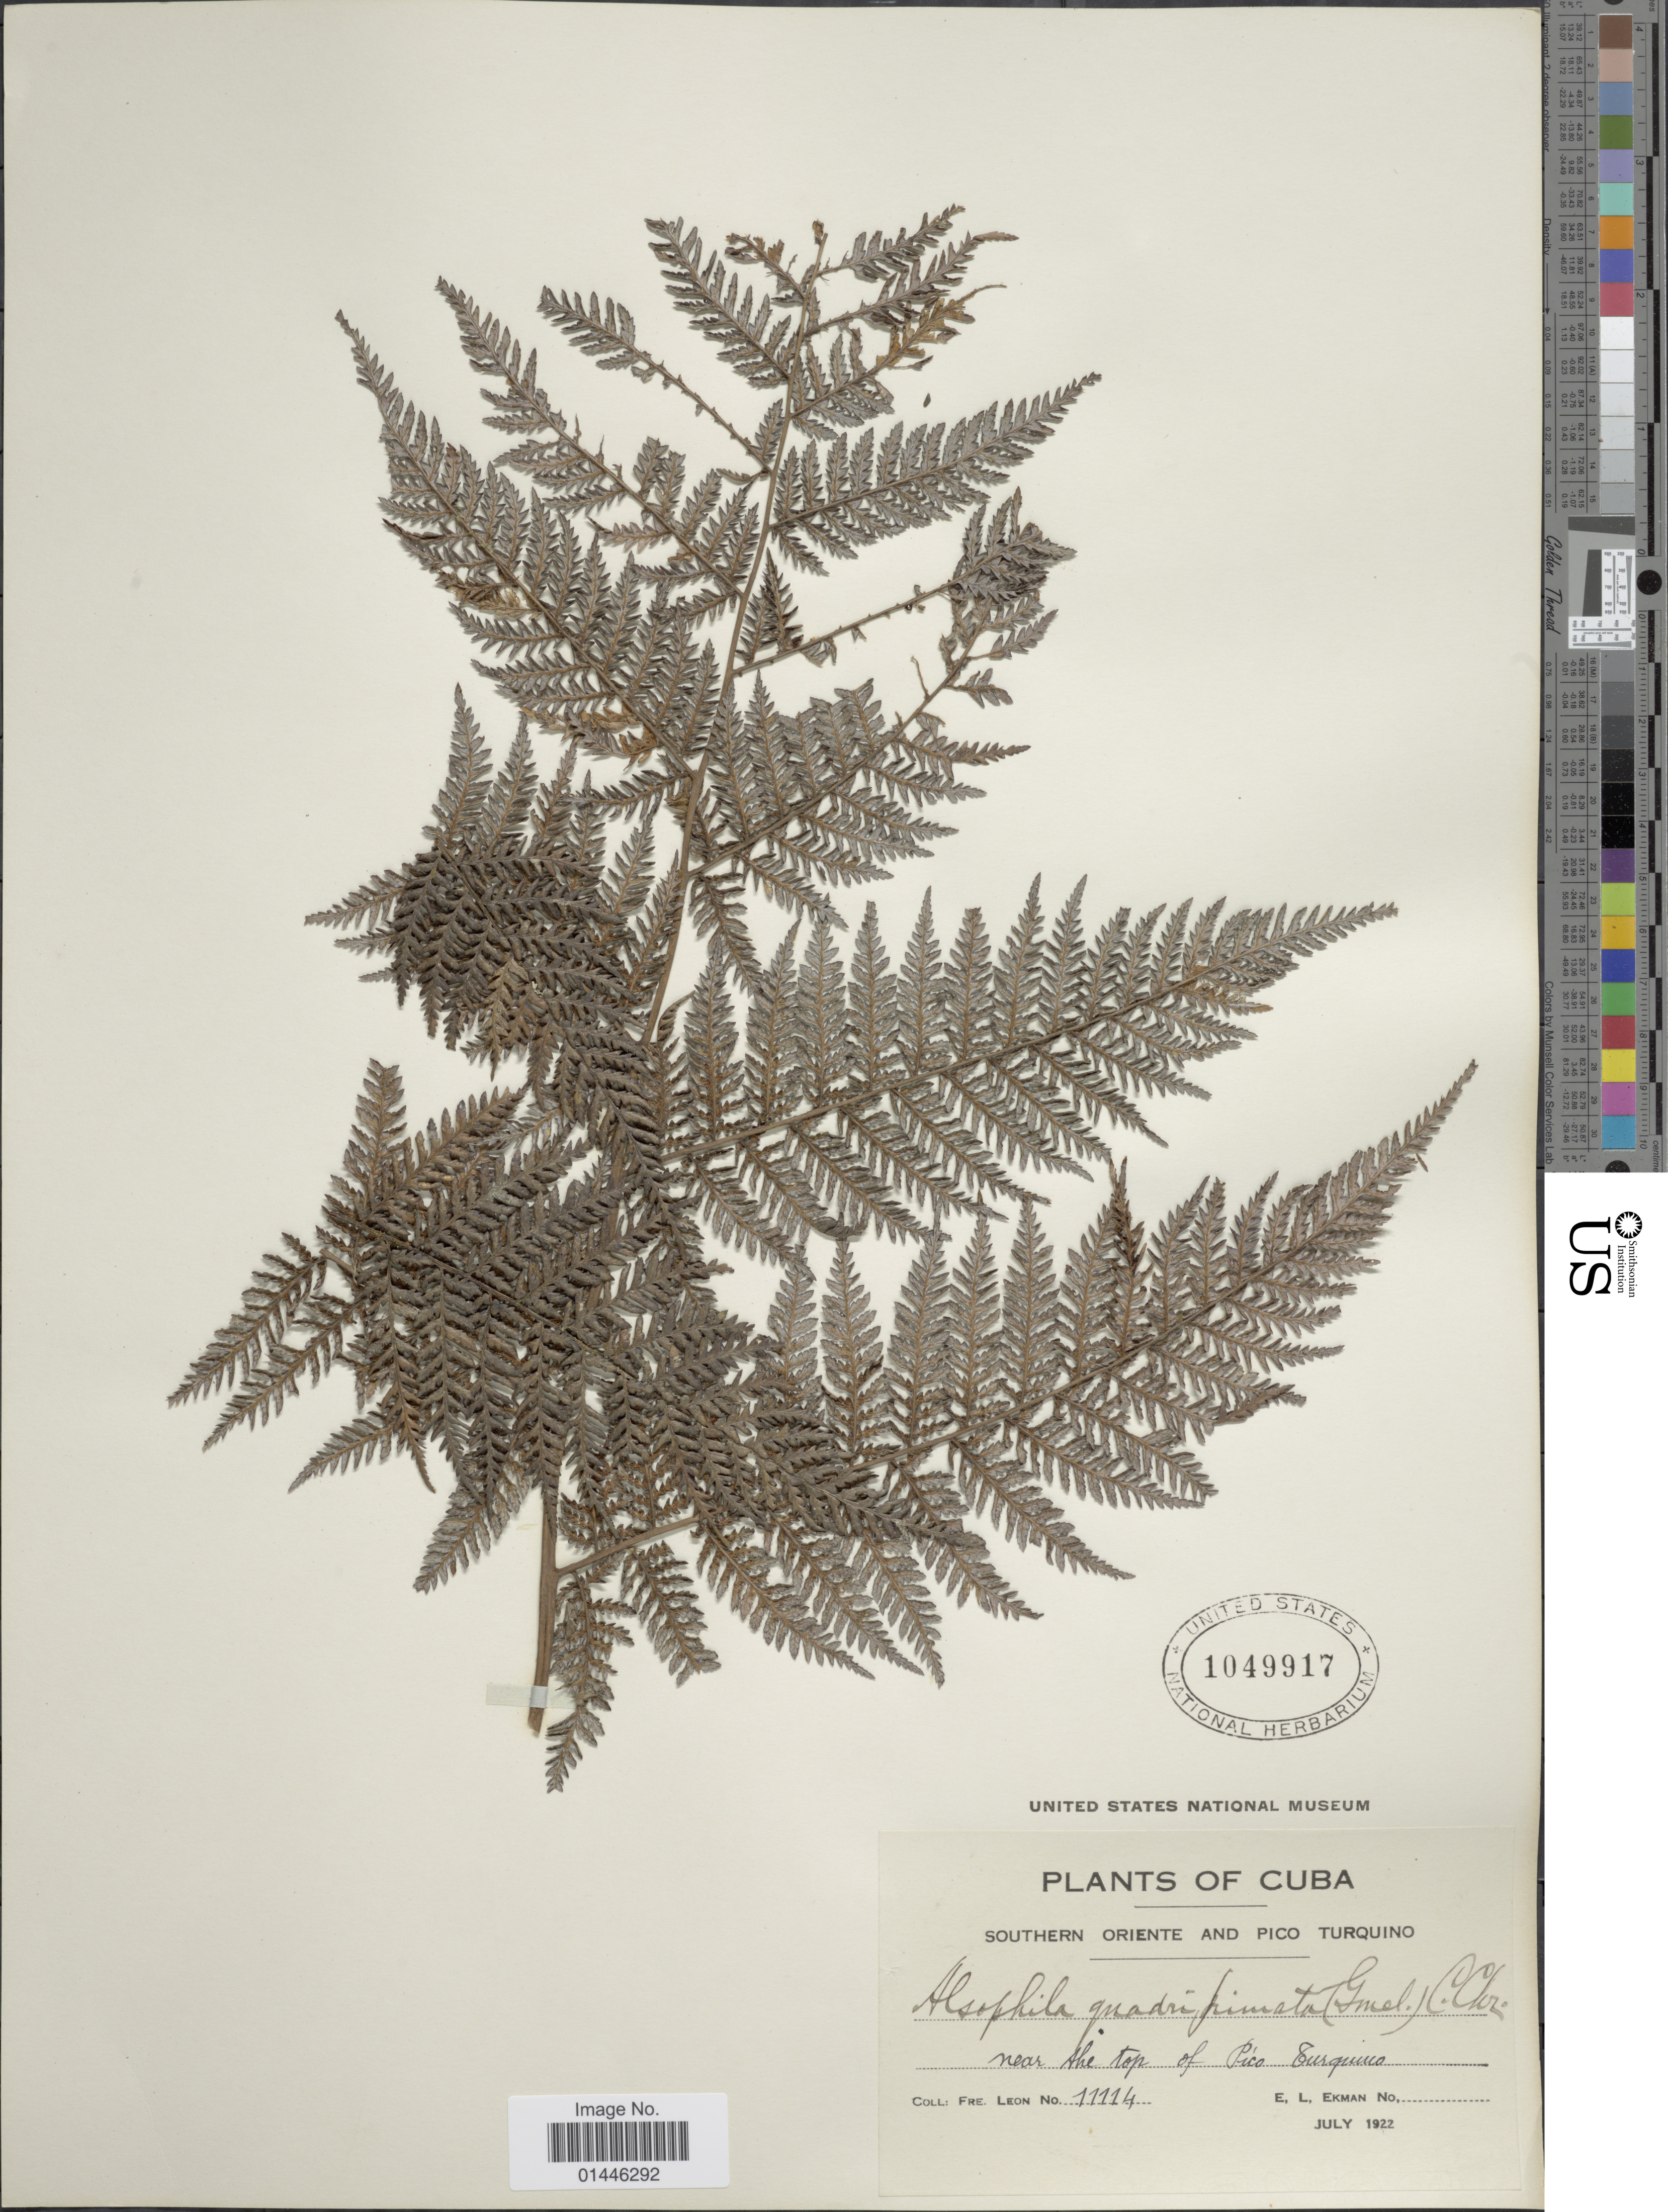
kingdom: Plantae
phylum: Tracheophyta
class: Polypodiopsida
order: Cyatheales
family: Dicksoniaceae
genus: Lophosoria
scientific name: Lophosoria quadripinnata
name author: (J.F. Gmel.) C. Chr.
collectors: Bro. León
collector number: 11114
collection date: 1922-07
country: Cuba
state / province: Oriente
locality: Near the top of Pico Turquino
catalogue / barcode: US 1049917